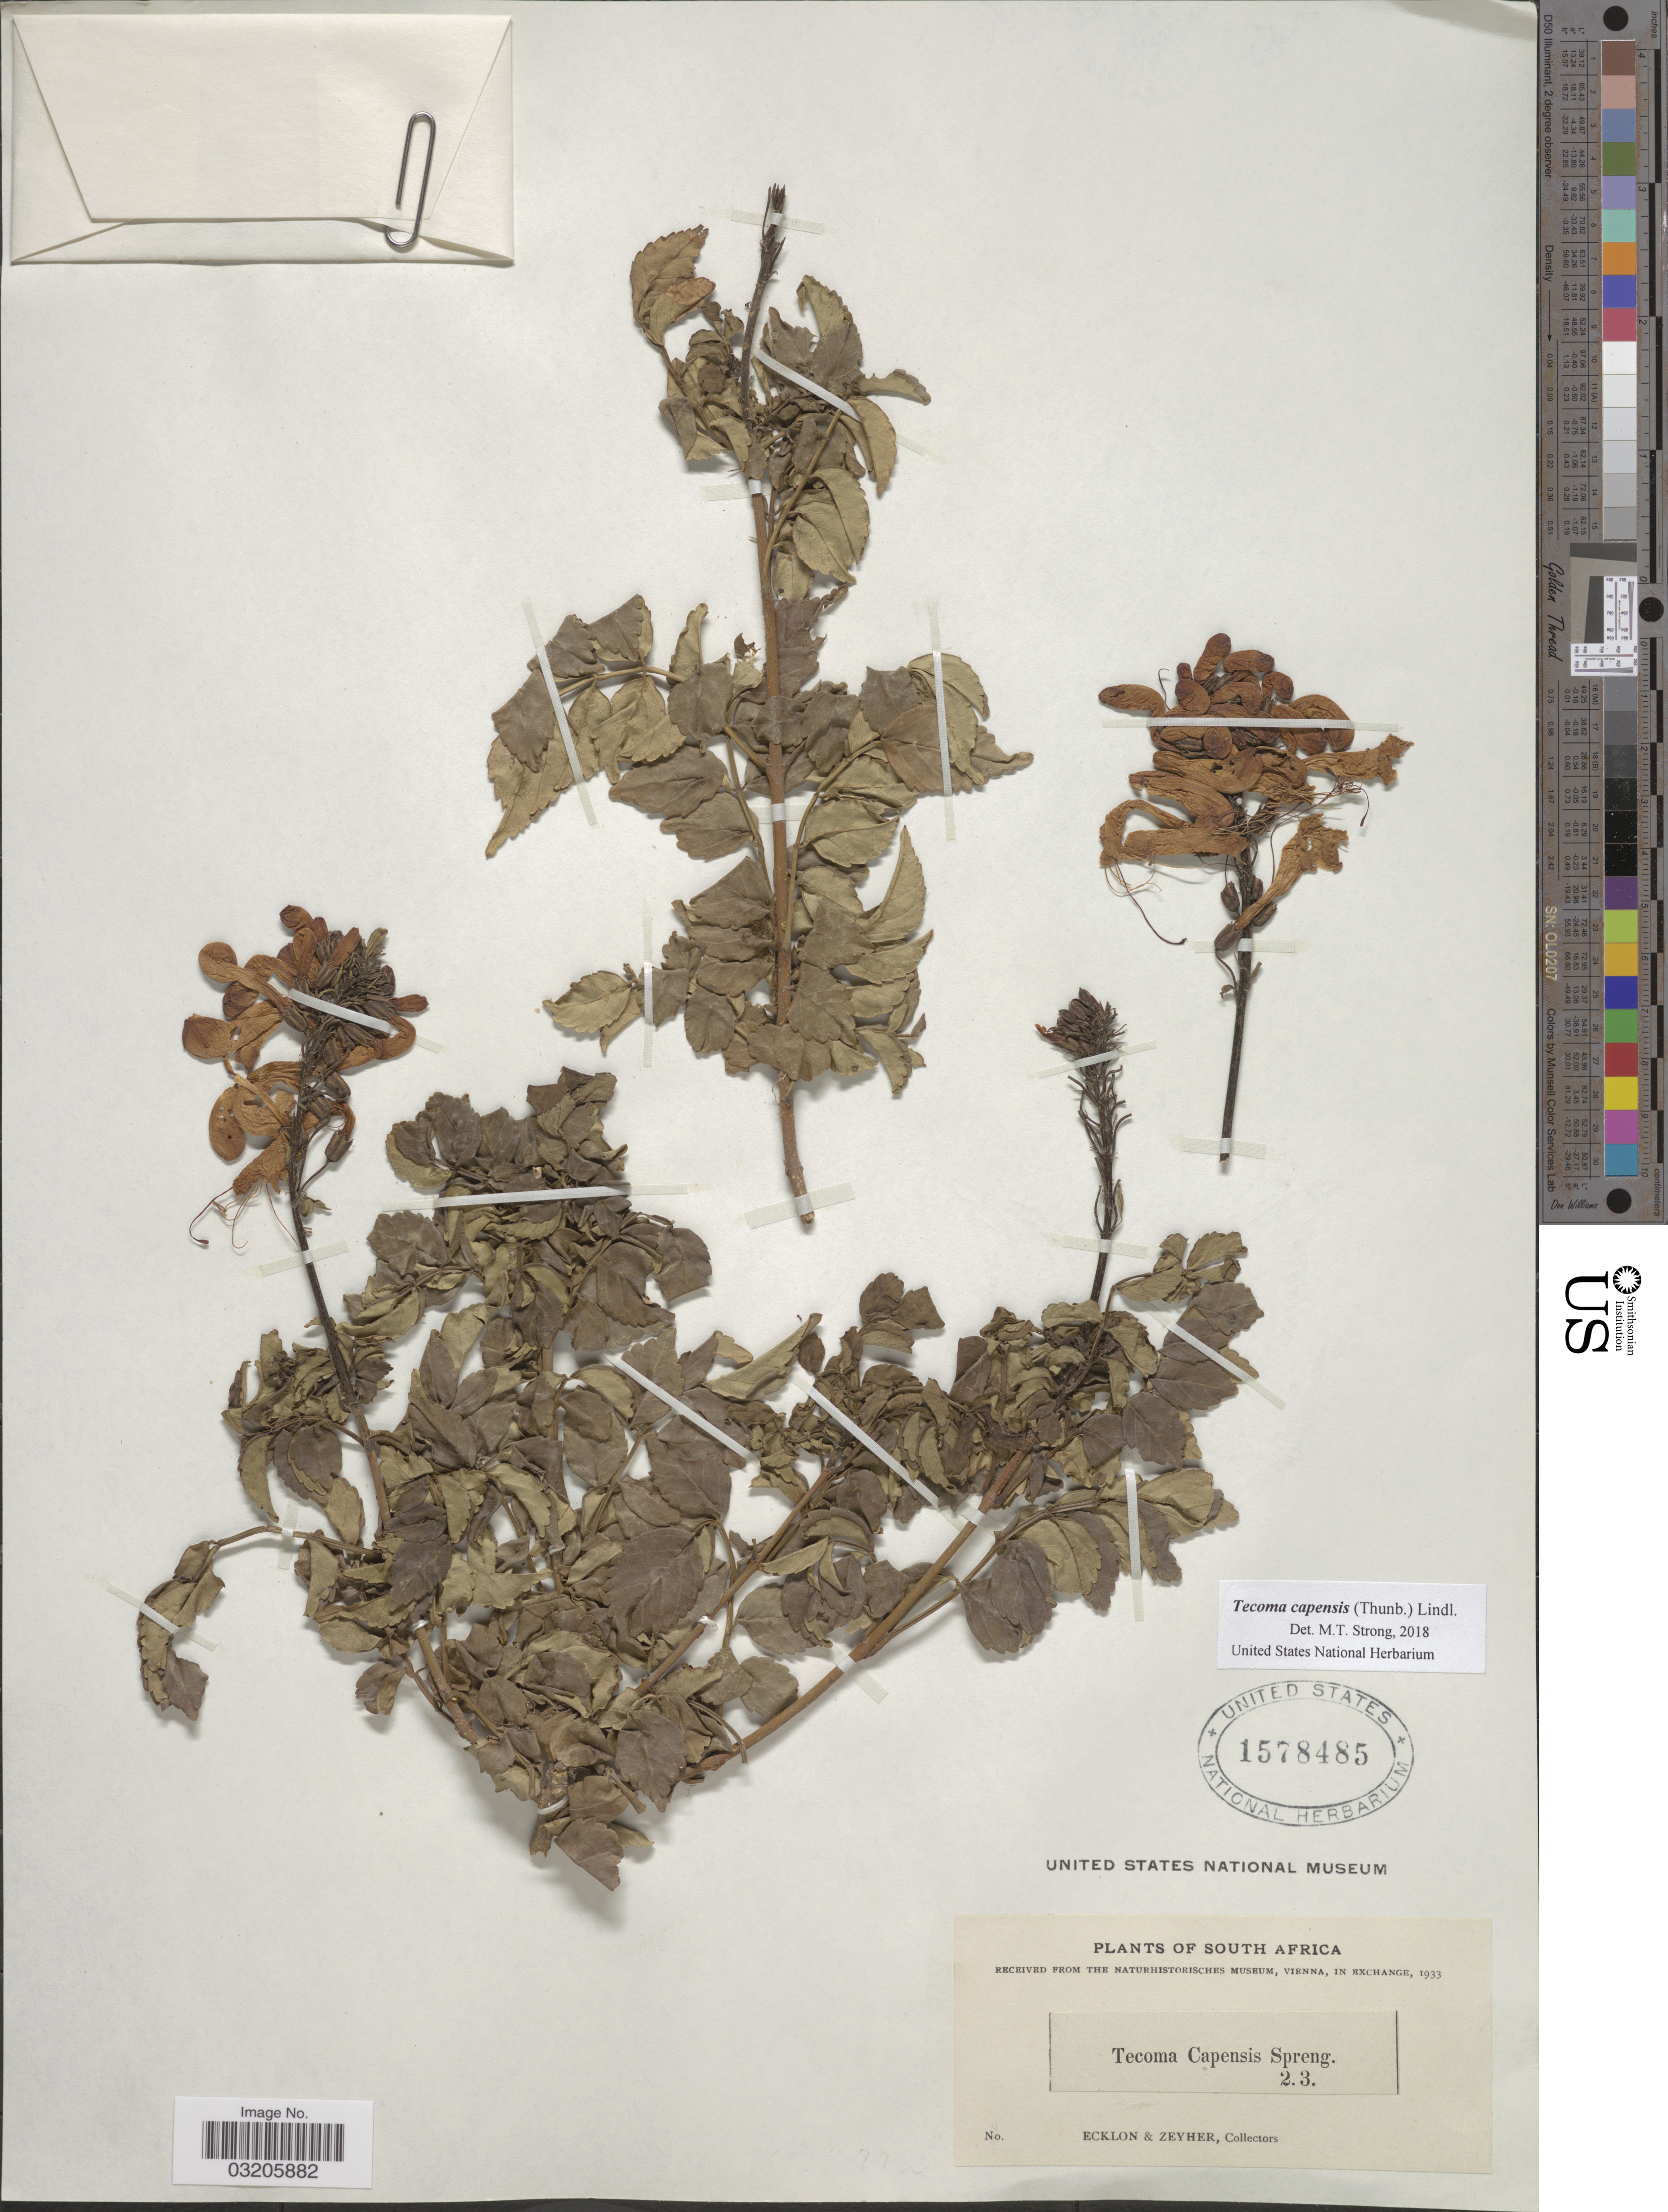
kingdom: Plantae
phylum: Tracheophyta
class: Magnoliopsida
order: Lamiales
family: Bignoniaceae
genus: Tecoma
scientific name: Tecoma capensis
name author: (Thunb.) Lindl.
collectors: -. Ecklon & -. Zeyher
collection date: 1933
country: South Africa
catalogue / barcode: US 1578485